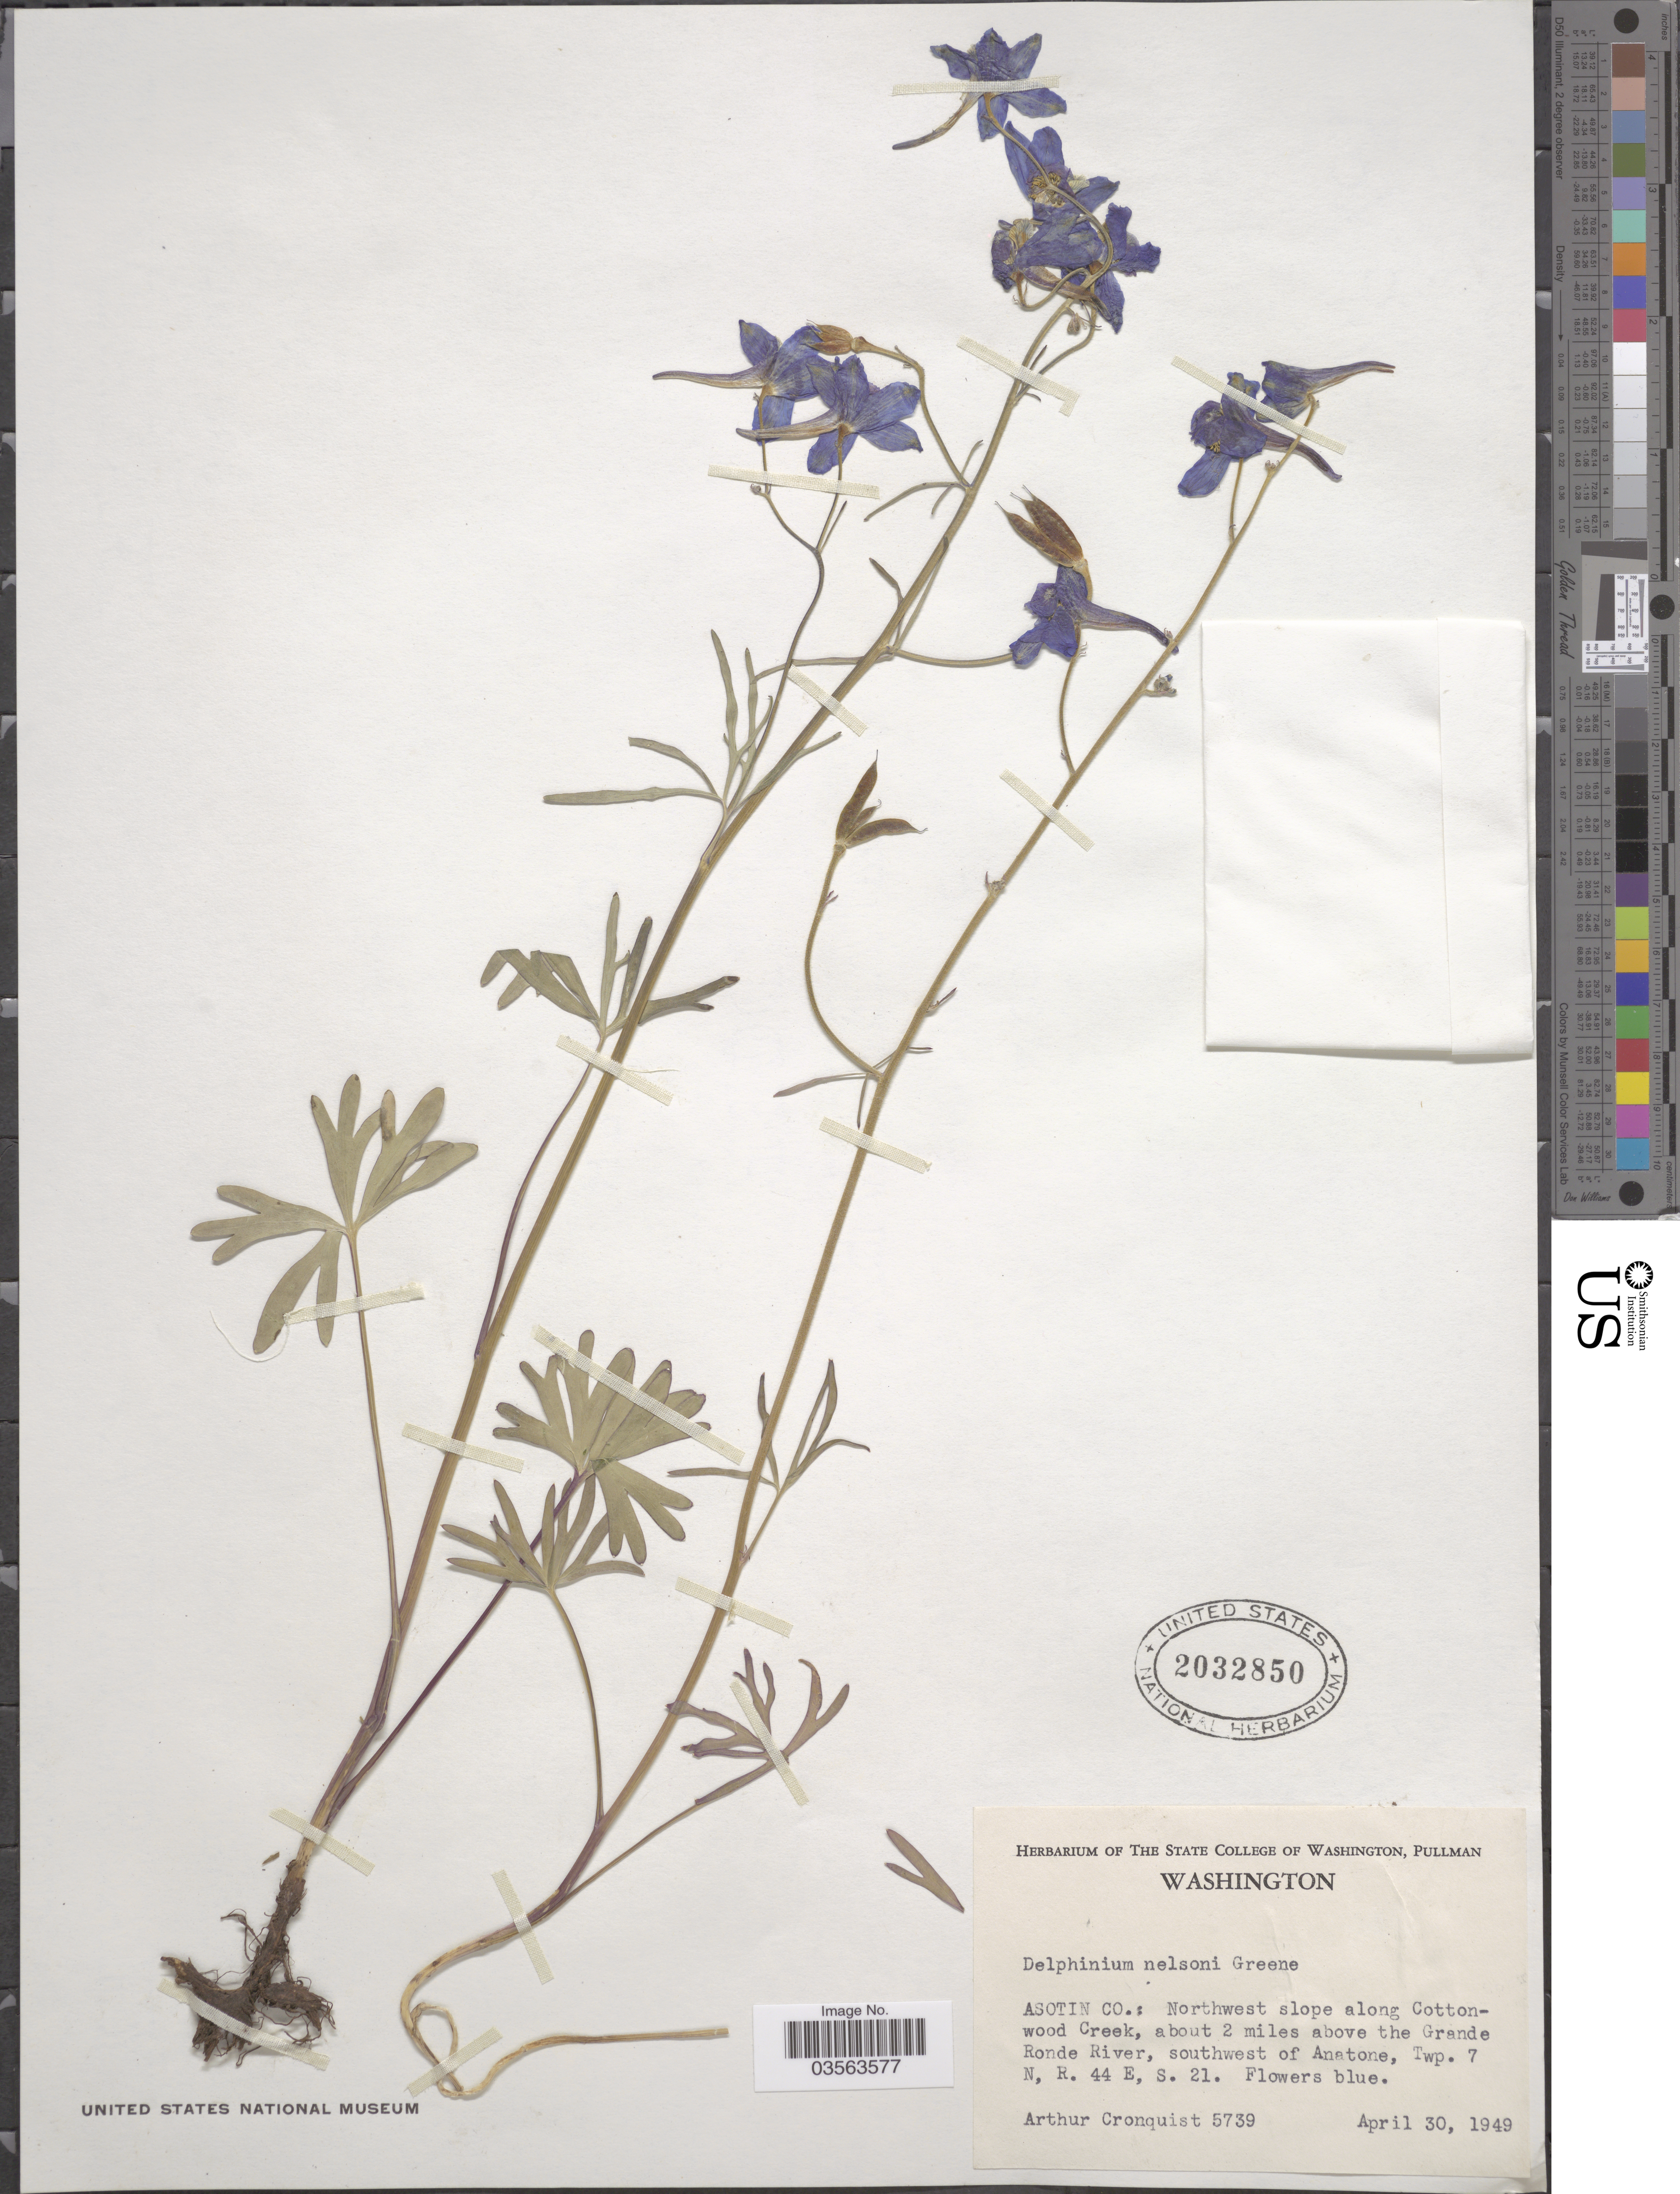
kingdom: Plantae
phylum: Tracheophyta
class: Magnoliopsida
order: Ranunculales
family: Ranunculaceae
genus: Delphinium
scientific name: Delphinium nelsonii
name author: Greene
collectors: A. J. Cronquist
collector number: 5739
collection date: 1949-04-30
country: United States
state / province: Washington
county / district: Asotin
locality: Asotin Co.: Northwest slope along Cottonwood Creek, about 2 miles above the Grande Ronde River, southwest of Anatone, Twp. 7 N, R. 44 E, S. 21.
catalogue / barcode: US 2032850